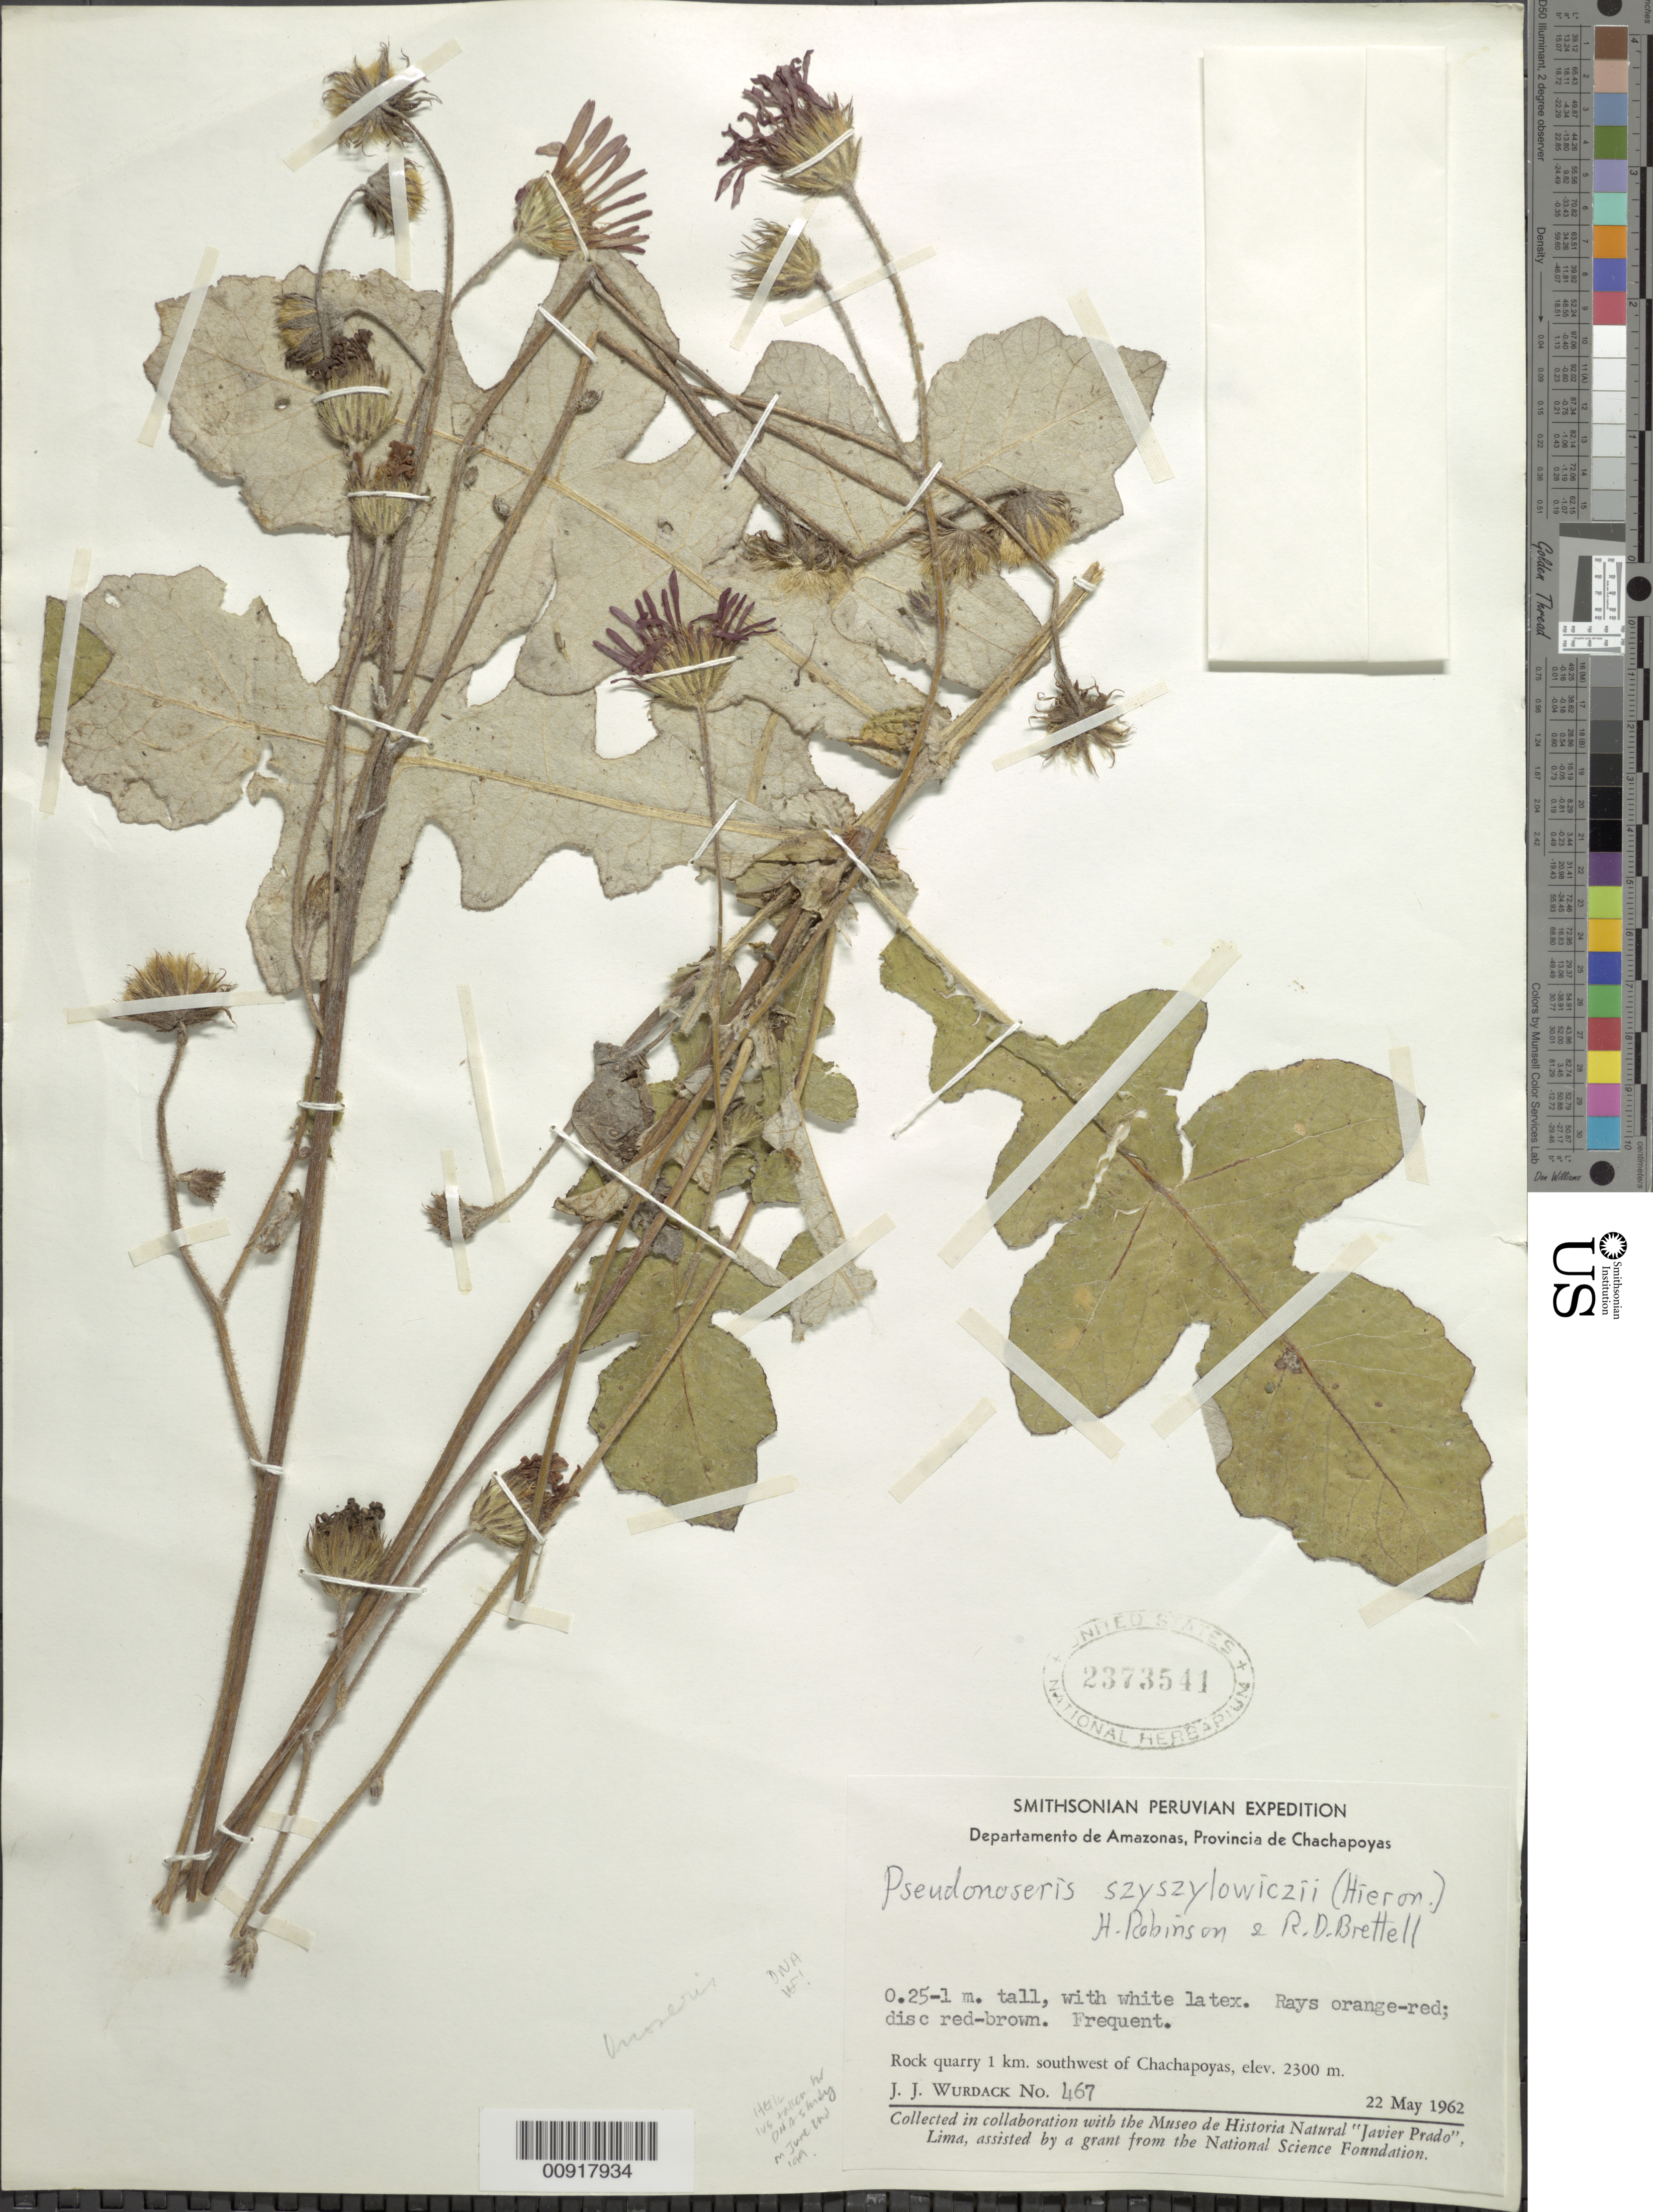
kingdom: Plantae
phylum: Tracheophyta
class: Magnoliopsida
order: Asterales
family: Asteraceae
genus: Pseudonoseris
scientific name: Pseudonoseris szyszylowiczii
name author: (Hieron.) H. Rob. & Brettell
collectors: J. J. Wurdack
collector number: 467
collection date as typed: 22 May 1962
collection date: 1962-05-22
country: Peru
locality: Prov. Chachapoyas, Dpto. Amazonas, 1 km SW of Chachapoyas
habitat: Rock quarry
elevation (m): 2300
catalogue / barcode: US 2373541